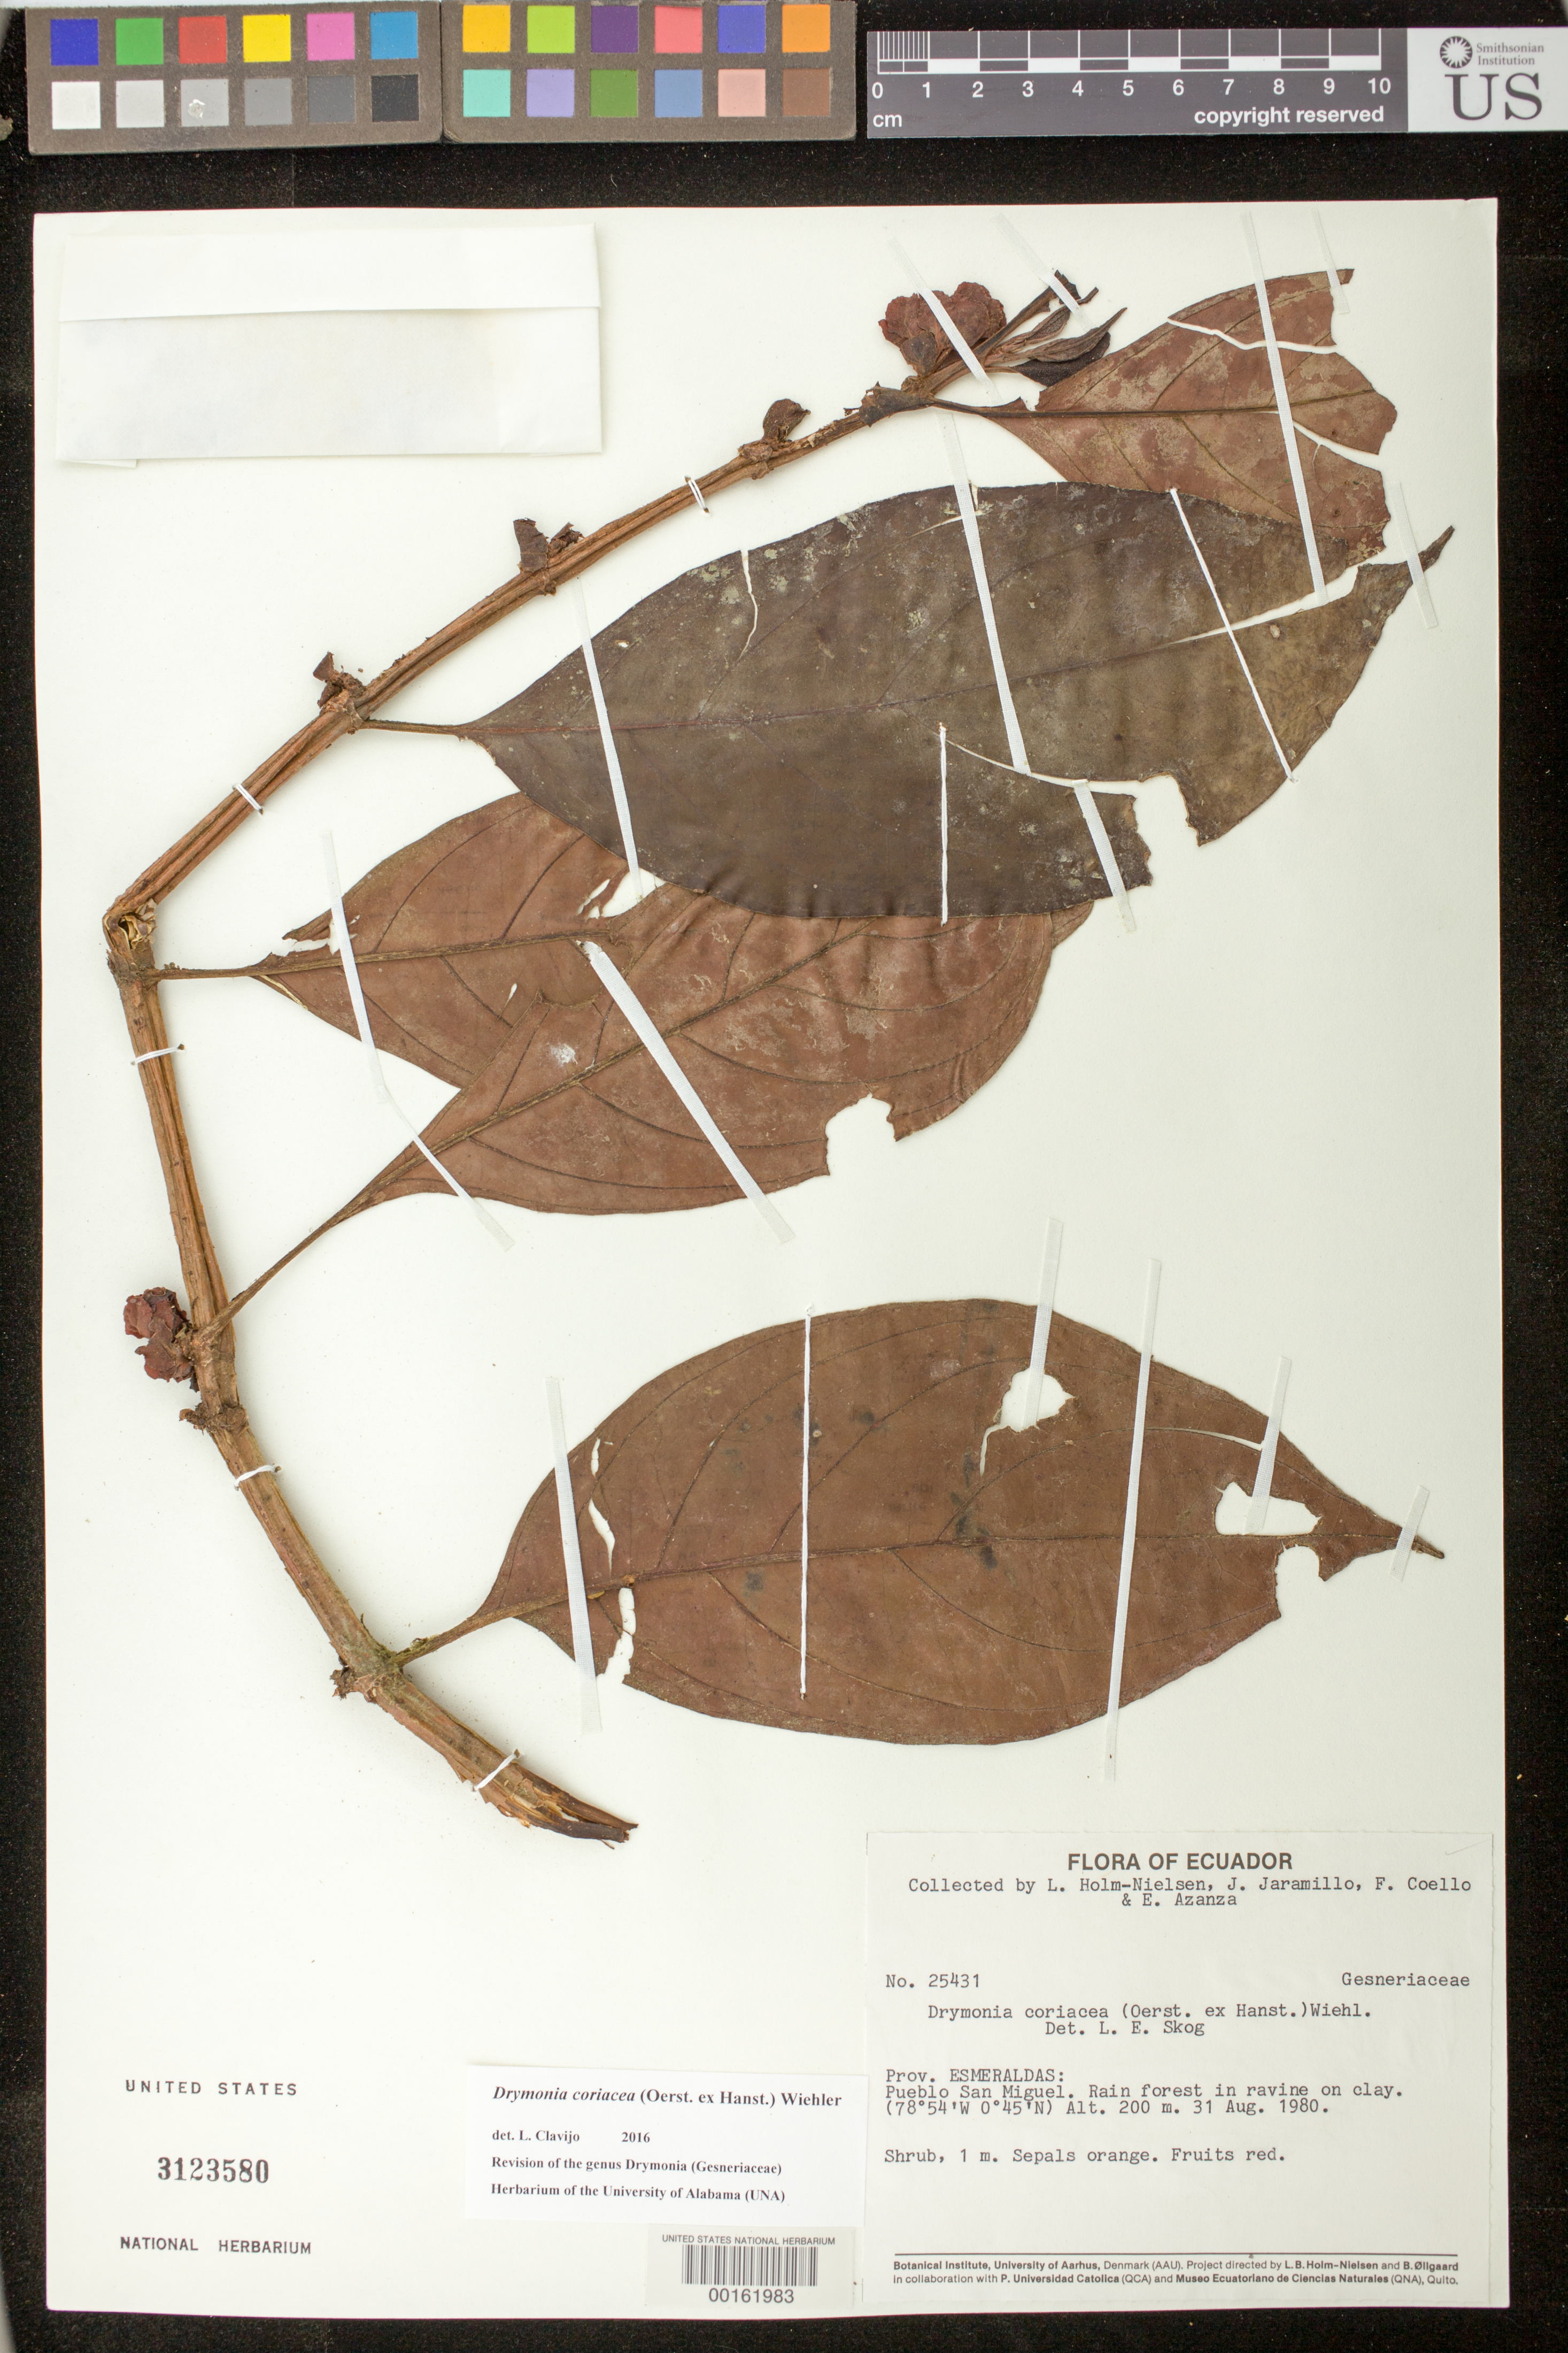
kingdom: Plantae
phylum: Tracheophyta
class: Magnoliopsida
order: Lamiales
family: Gesneriaceae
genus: Drymonia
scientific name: Drymonia coriacea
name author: (Oerst. ex Hanst.) Wiehler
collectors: L. B. Holm-Nielsen, J. L. Jaramillo, F. Coello & E. Asanza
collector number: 25431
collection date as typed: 31 Aug 1980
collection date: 1980-08-31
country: Ecuador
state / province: Esmeraldas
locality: Pueblo San Miguel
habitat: Rain forest in ravine on clay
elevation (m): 200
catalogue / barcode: US 3123580